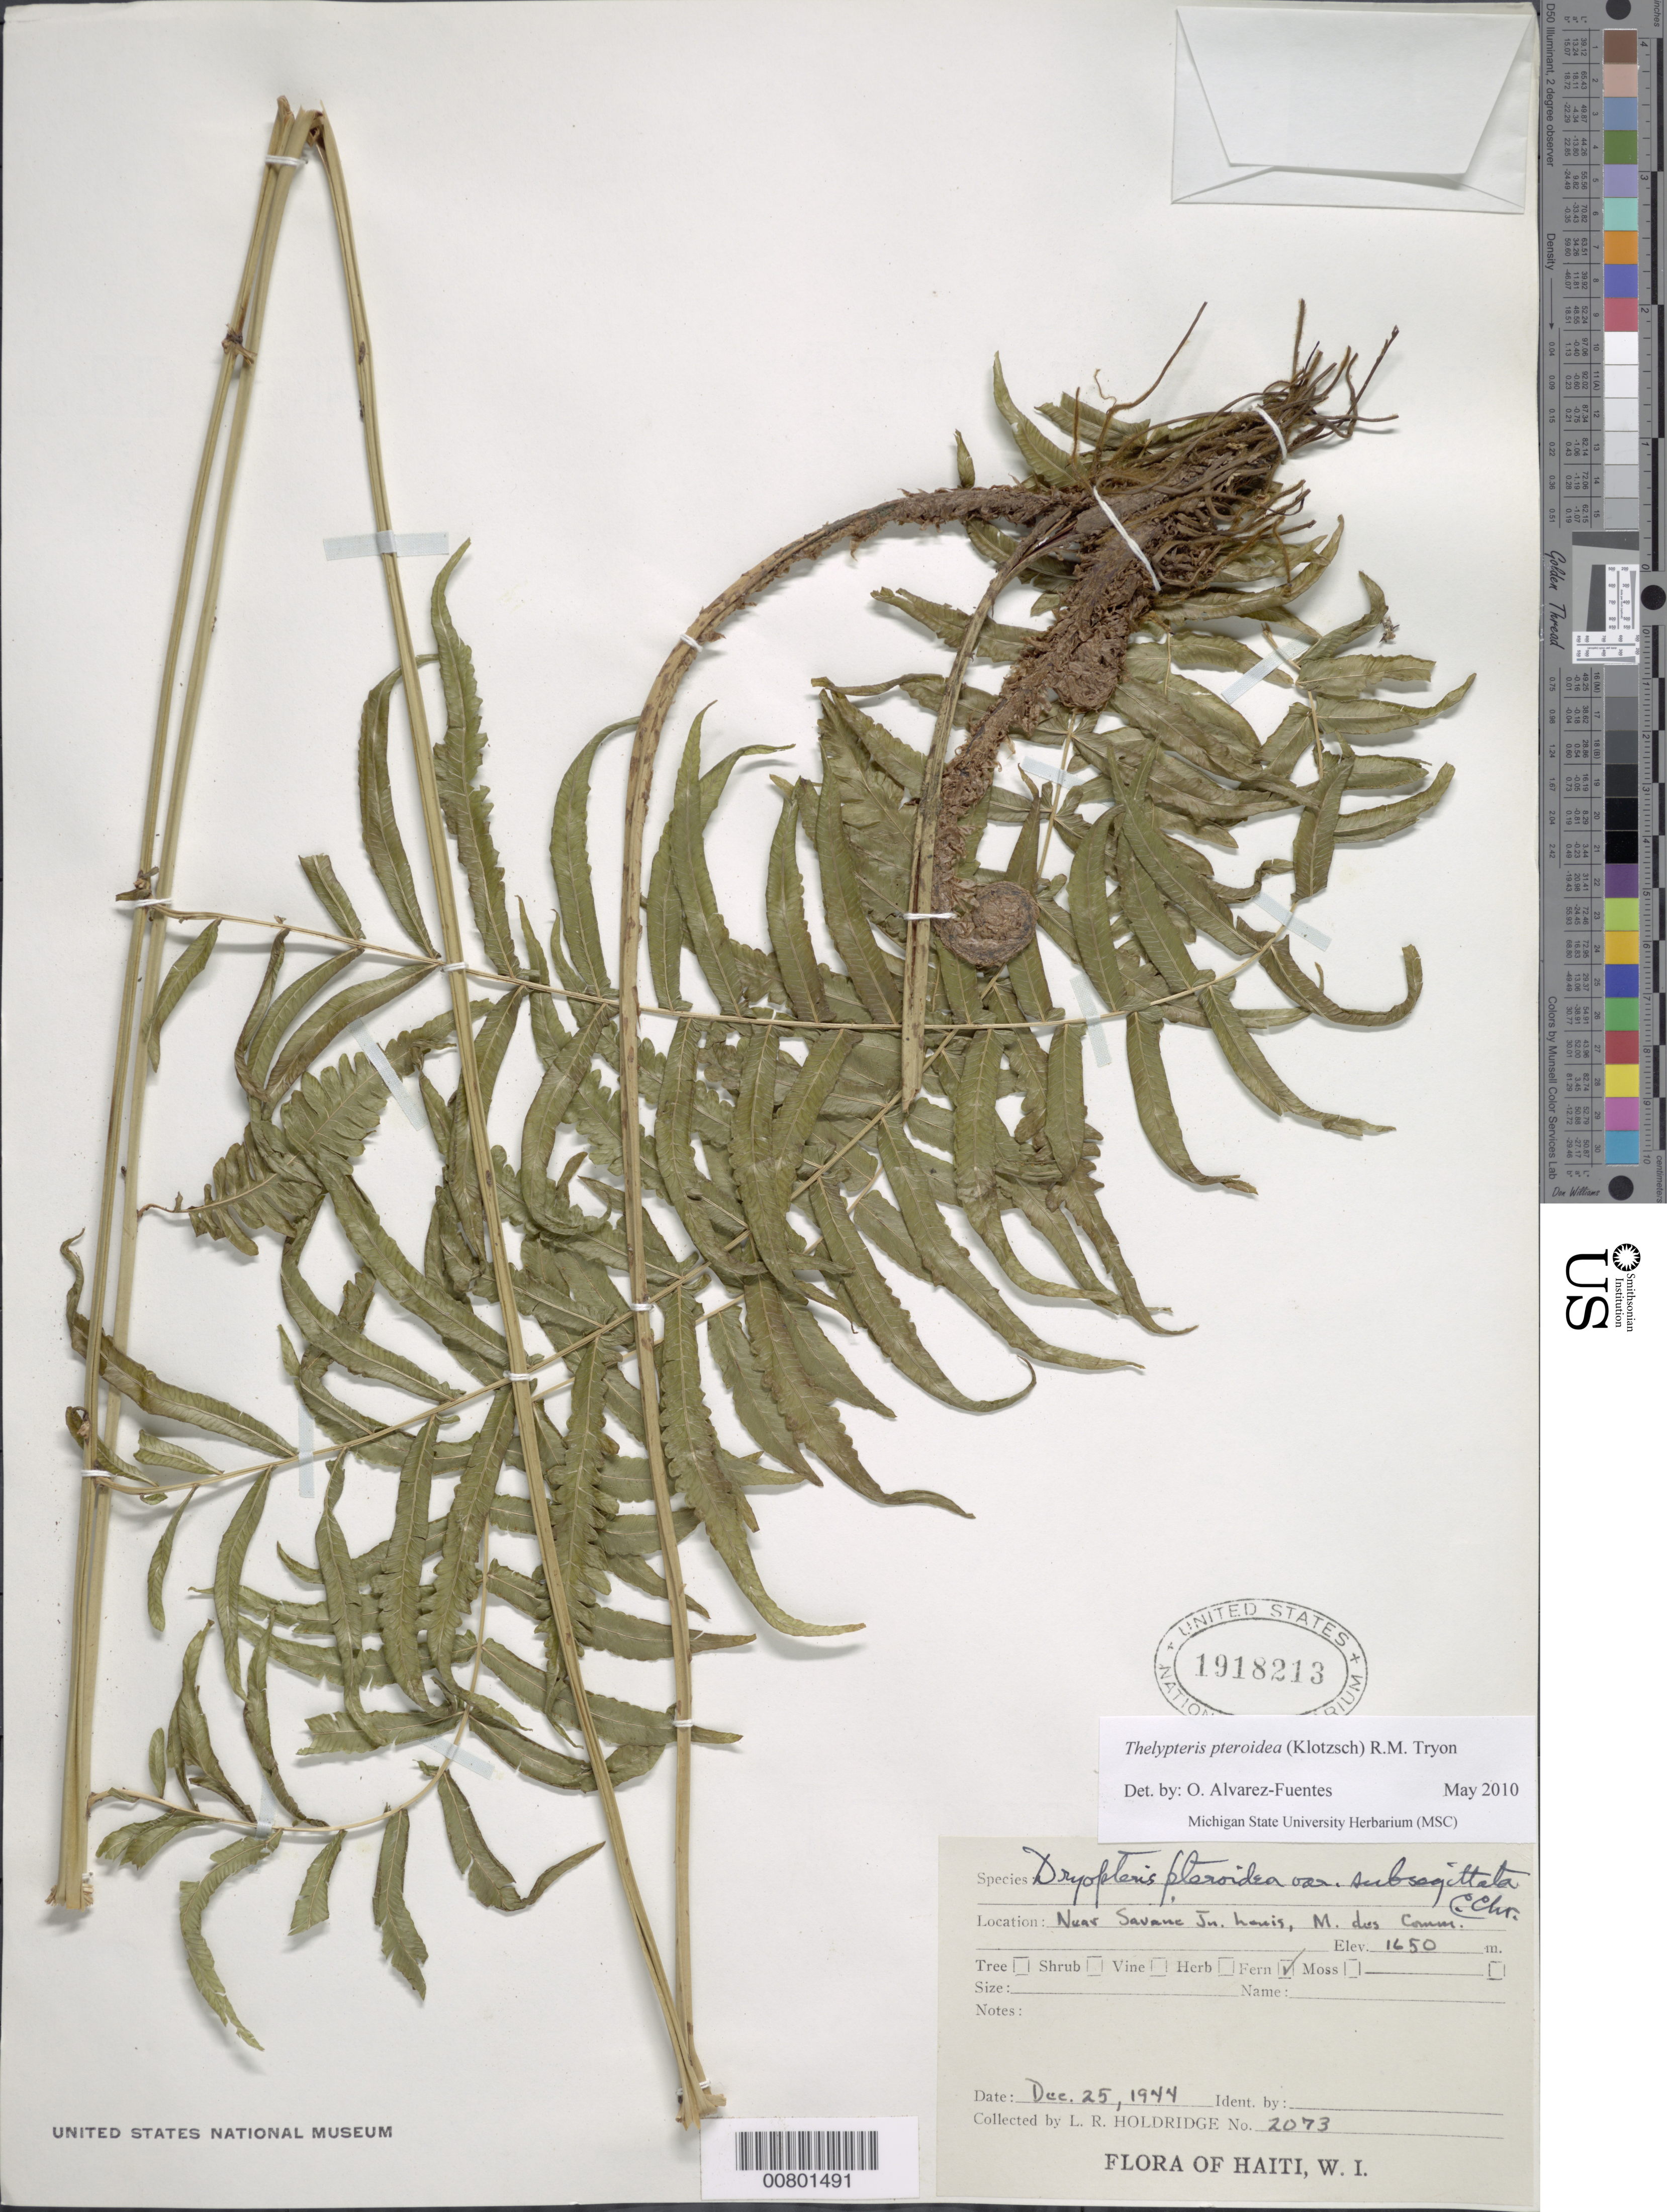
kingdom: Plantae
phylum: Tracheophyta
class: Polypodiopsida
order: Polypodiales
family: Thelypteridaceae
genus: Amauropelta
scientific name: Amauropelta pteroidea (Klotzsch) comb. nov., ined 2015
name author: (Klotzsch)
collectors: L. Holdridge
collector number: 2073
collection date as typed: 25 Dec 1944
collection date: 1944-12-25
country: Haiti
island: Hispaniola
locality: Savane St. Louis, M. Des Commissaires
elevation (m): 1650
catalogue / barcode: US 1918213